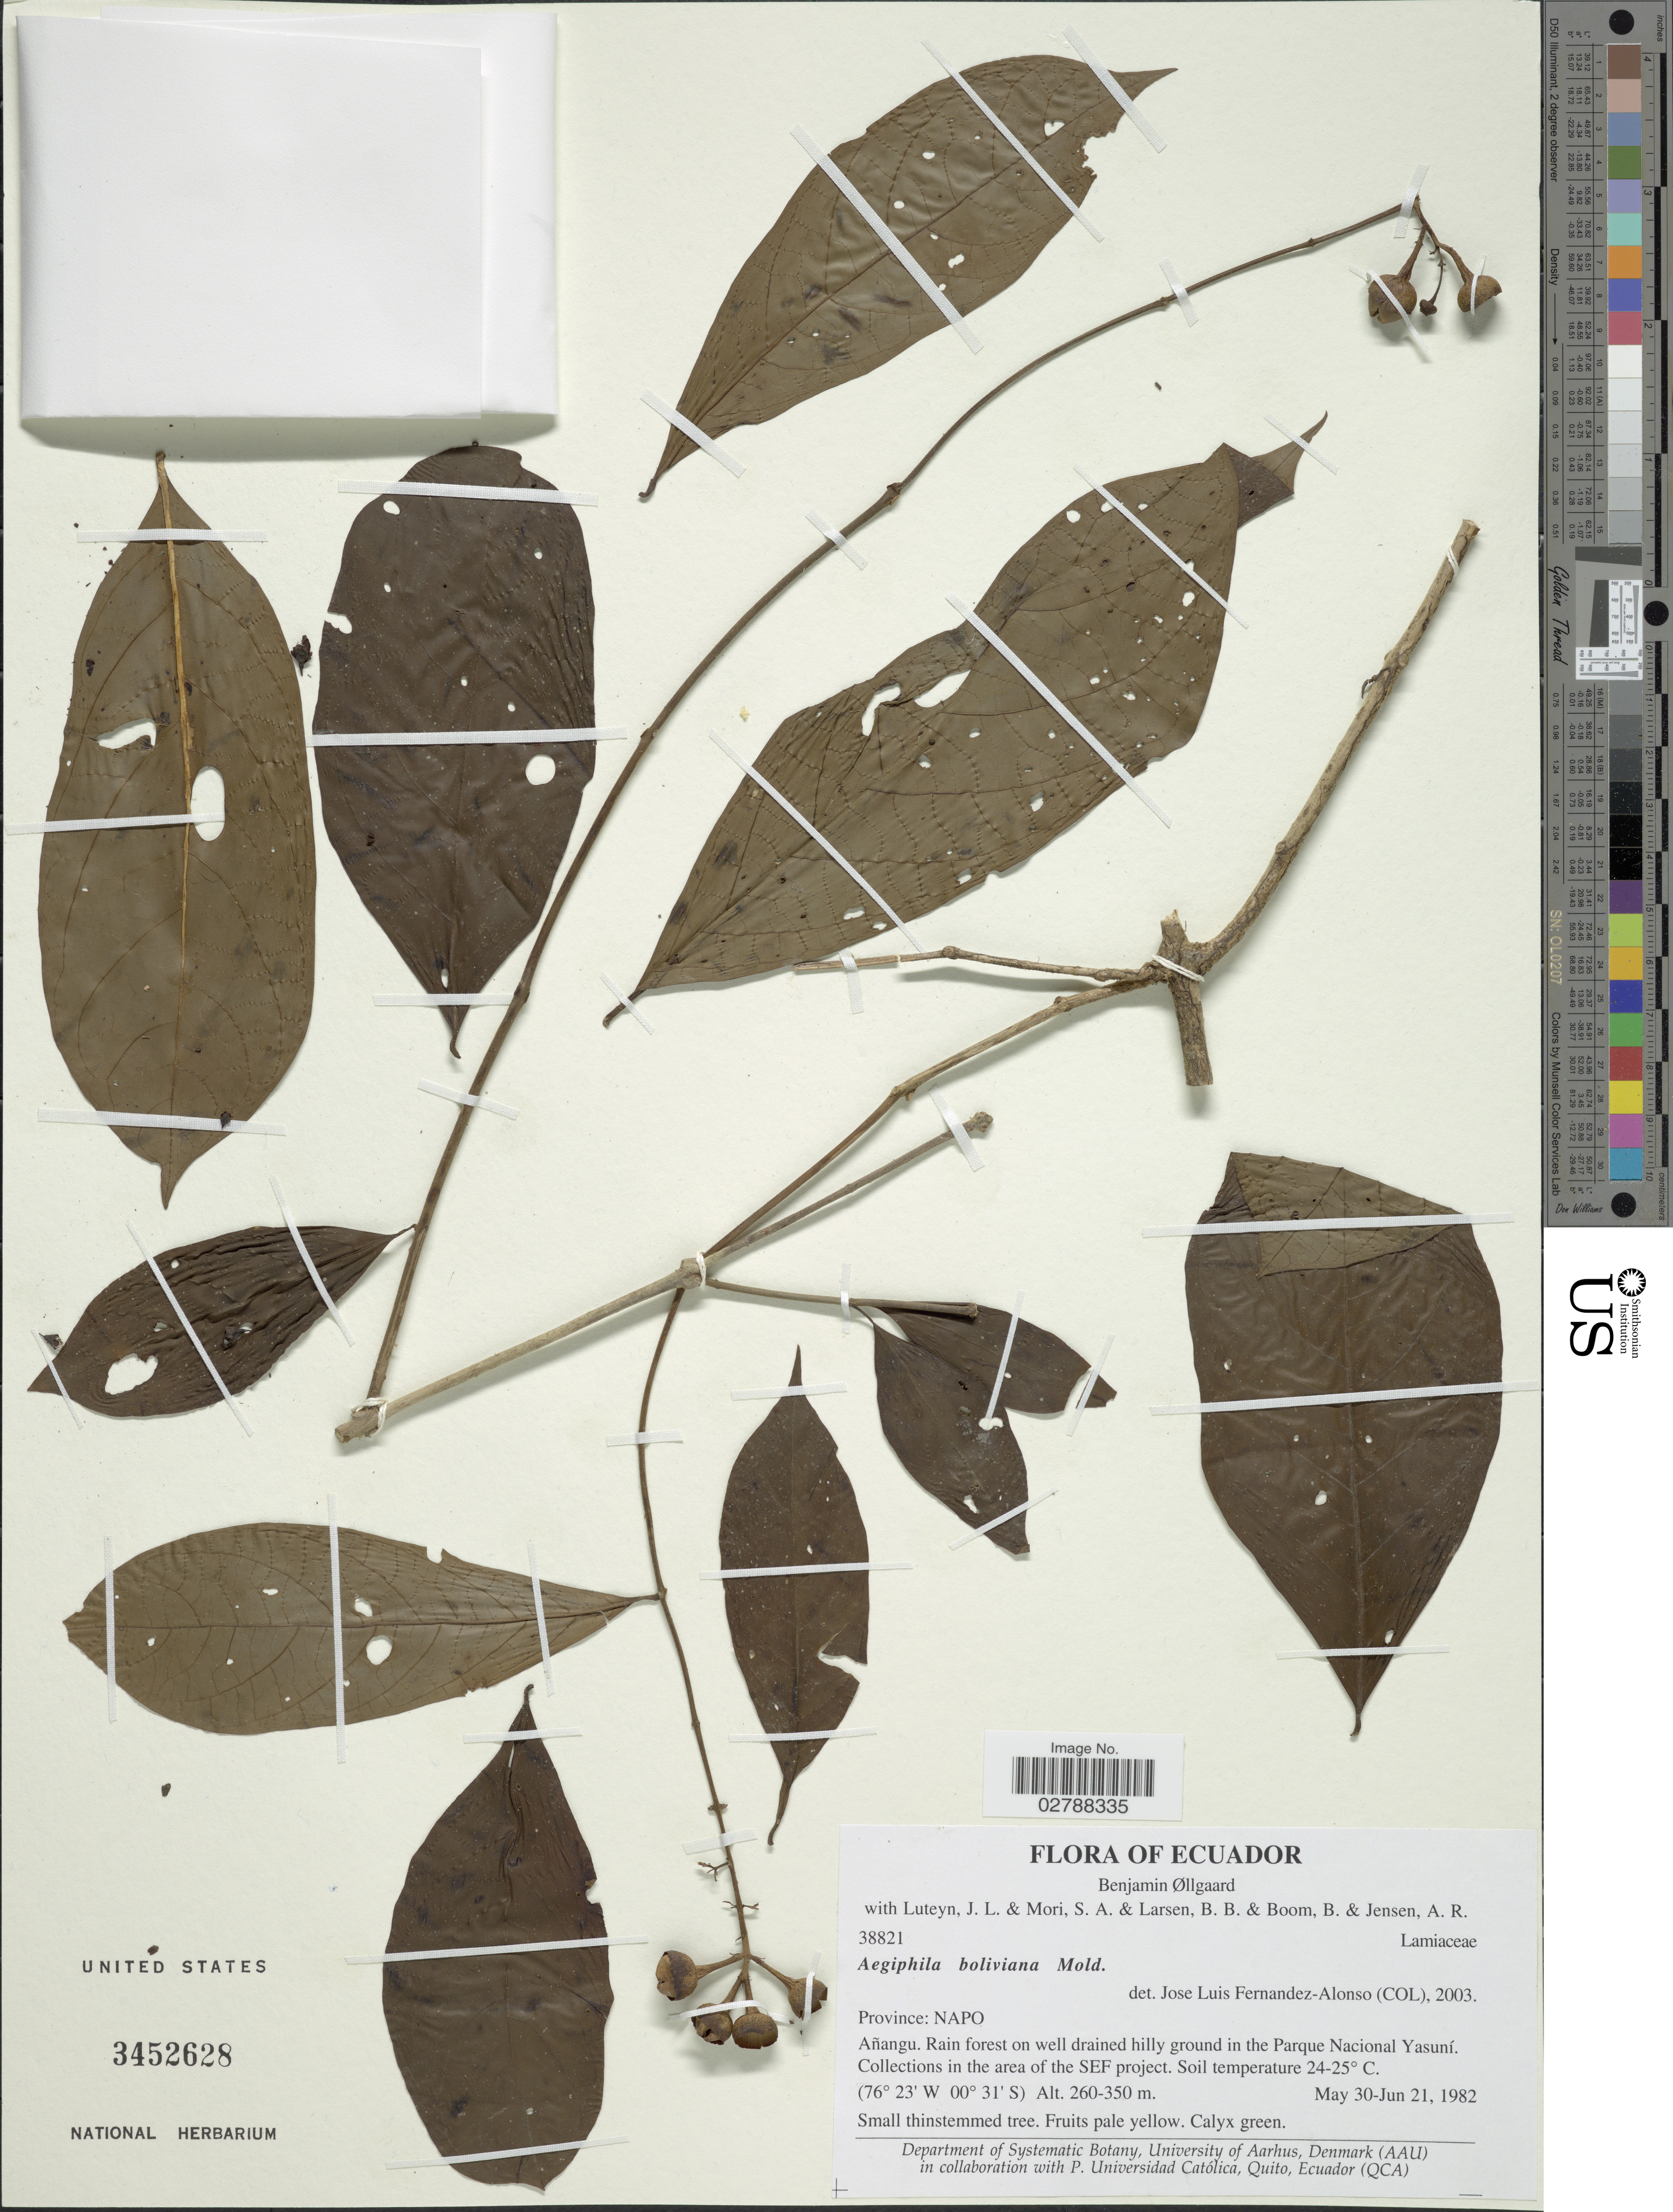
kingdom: Plantae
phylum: Tracheophyta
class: Magnoliopsida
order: Lamiales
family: Lamiaceae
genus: Aegiphila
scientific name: Aegiphila boliviana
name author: Moldenke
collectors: B. Øllgaard, J. L. Luteyn, S. Mori, B. Larsen & et al.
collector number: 38821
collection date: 1982-05-30/1982-06-21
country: Ecuador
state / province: Napo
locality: Province: Napo, Añangu. Rain forest on well drained hilly ground in the Parque Nacional Yasuní. Collections in the area of the SEF project.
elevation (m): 260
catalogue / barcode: US 3452628